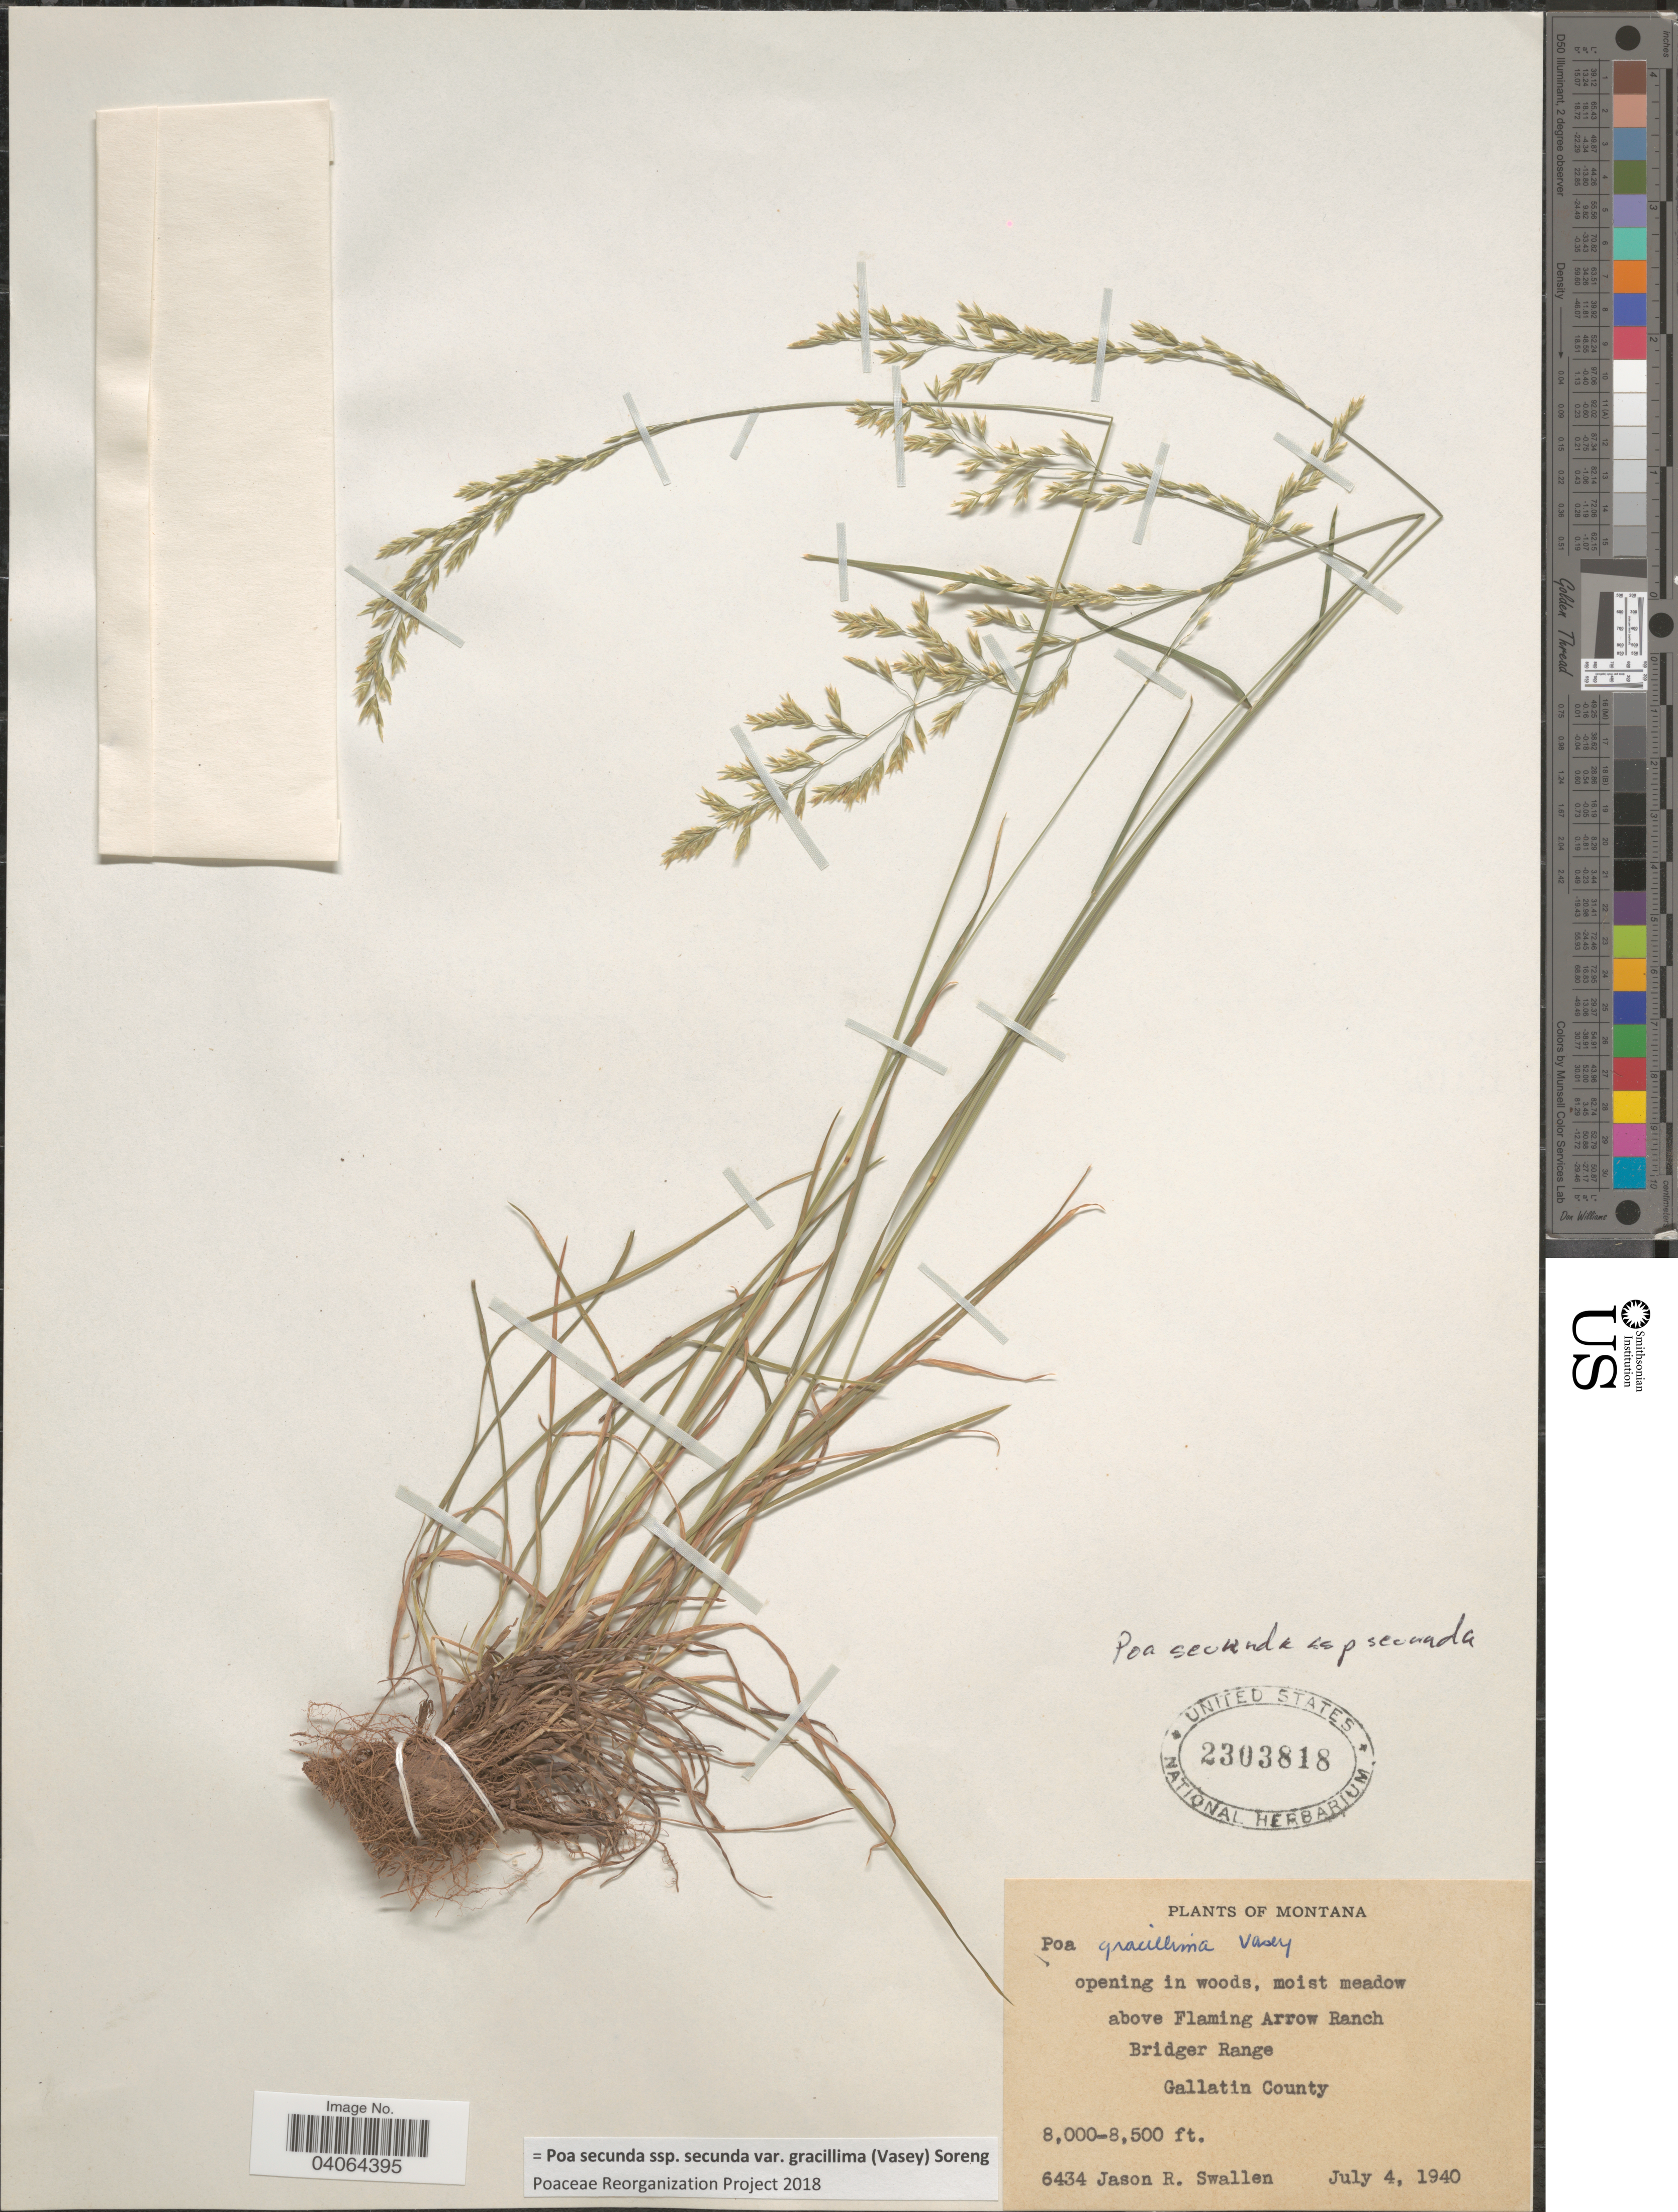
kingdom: Plantae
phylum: Tracheophyta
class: Liliopsida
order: Poales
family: Poaceae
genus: Poa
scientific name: Poa secunda subsp. secunda var. gracillima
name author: (Vasey) Soreng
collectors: J. R. Swallen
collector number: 6434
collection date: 1940-07-04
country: United States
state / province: Montana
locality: Above Flaming Arrow Ranch Bridger Range. Gallatin County.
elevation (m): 2438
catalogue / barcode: US 2303818